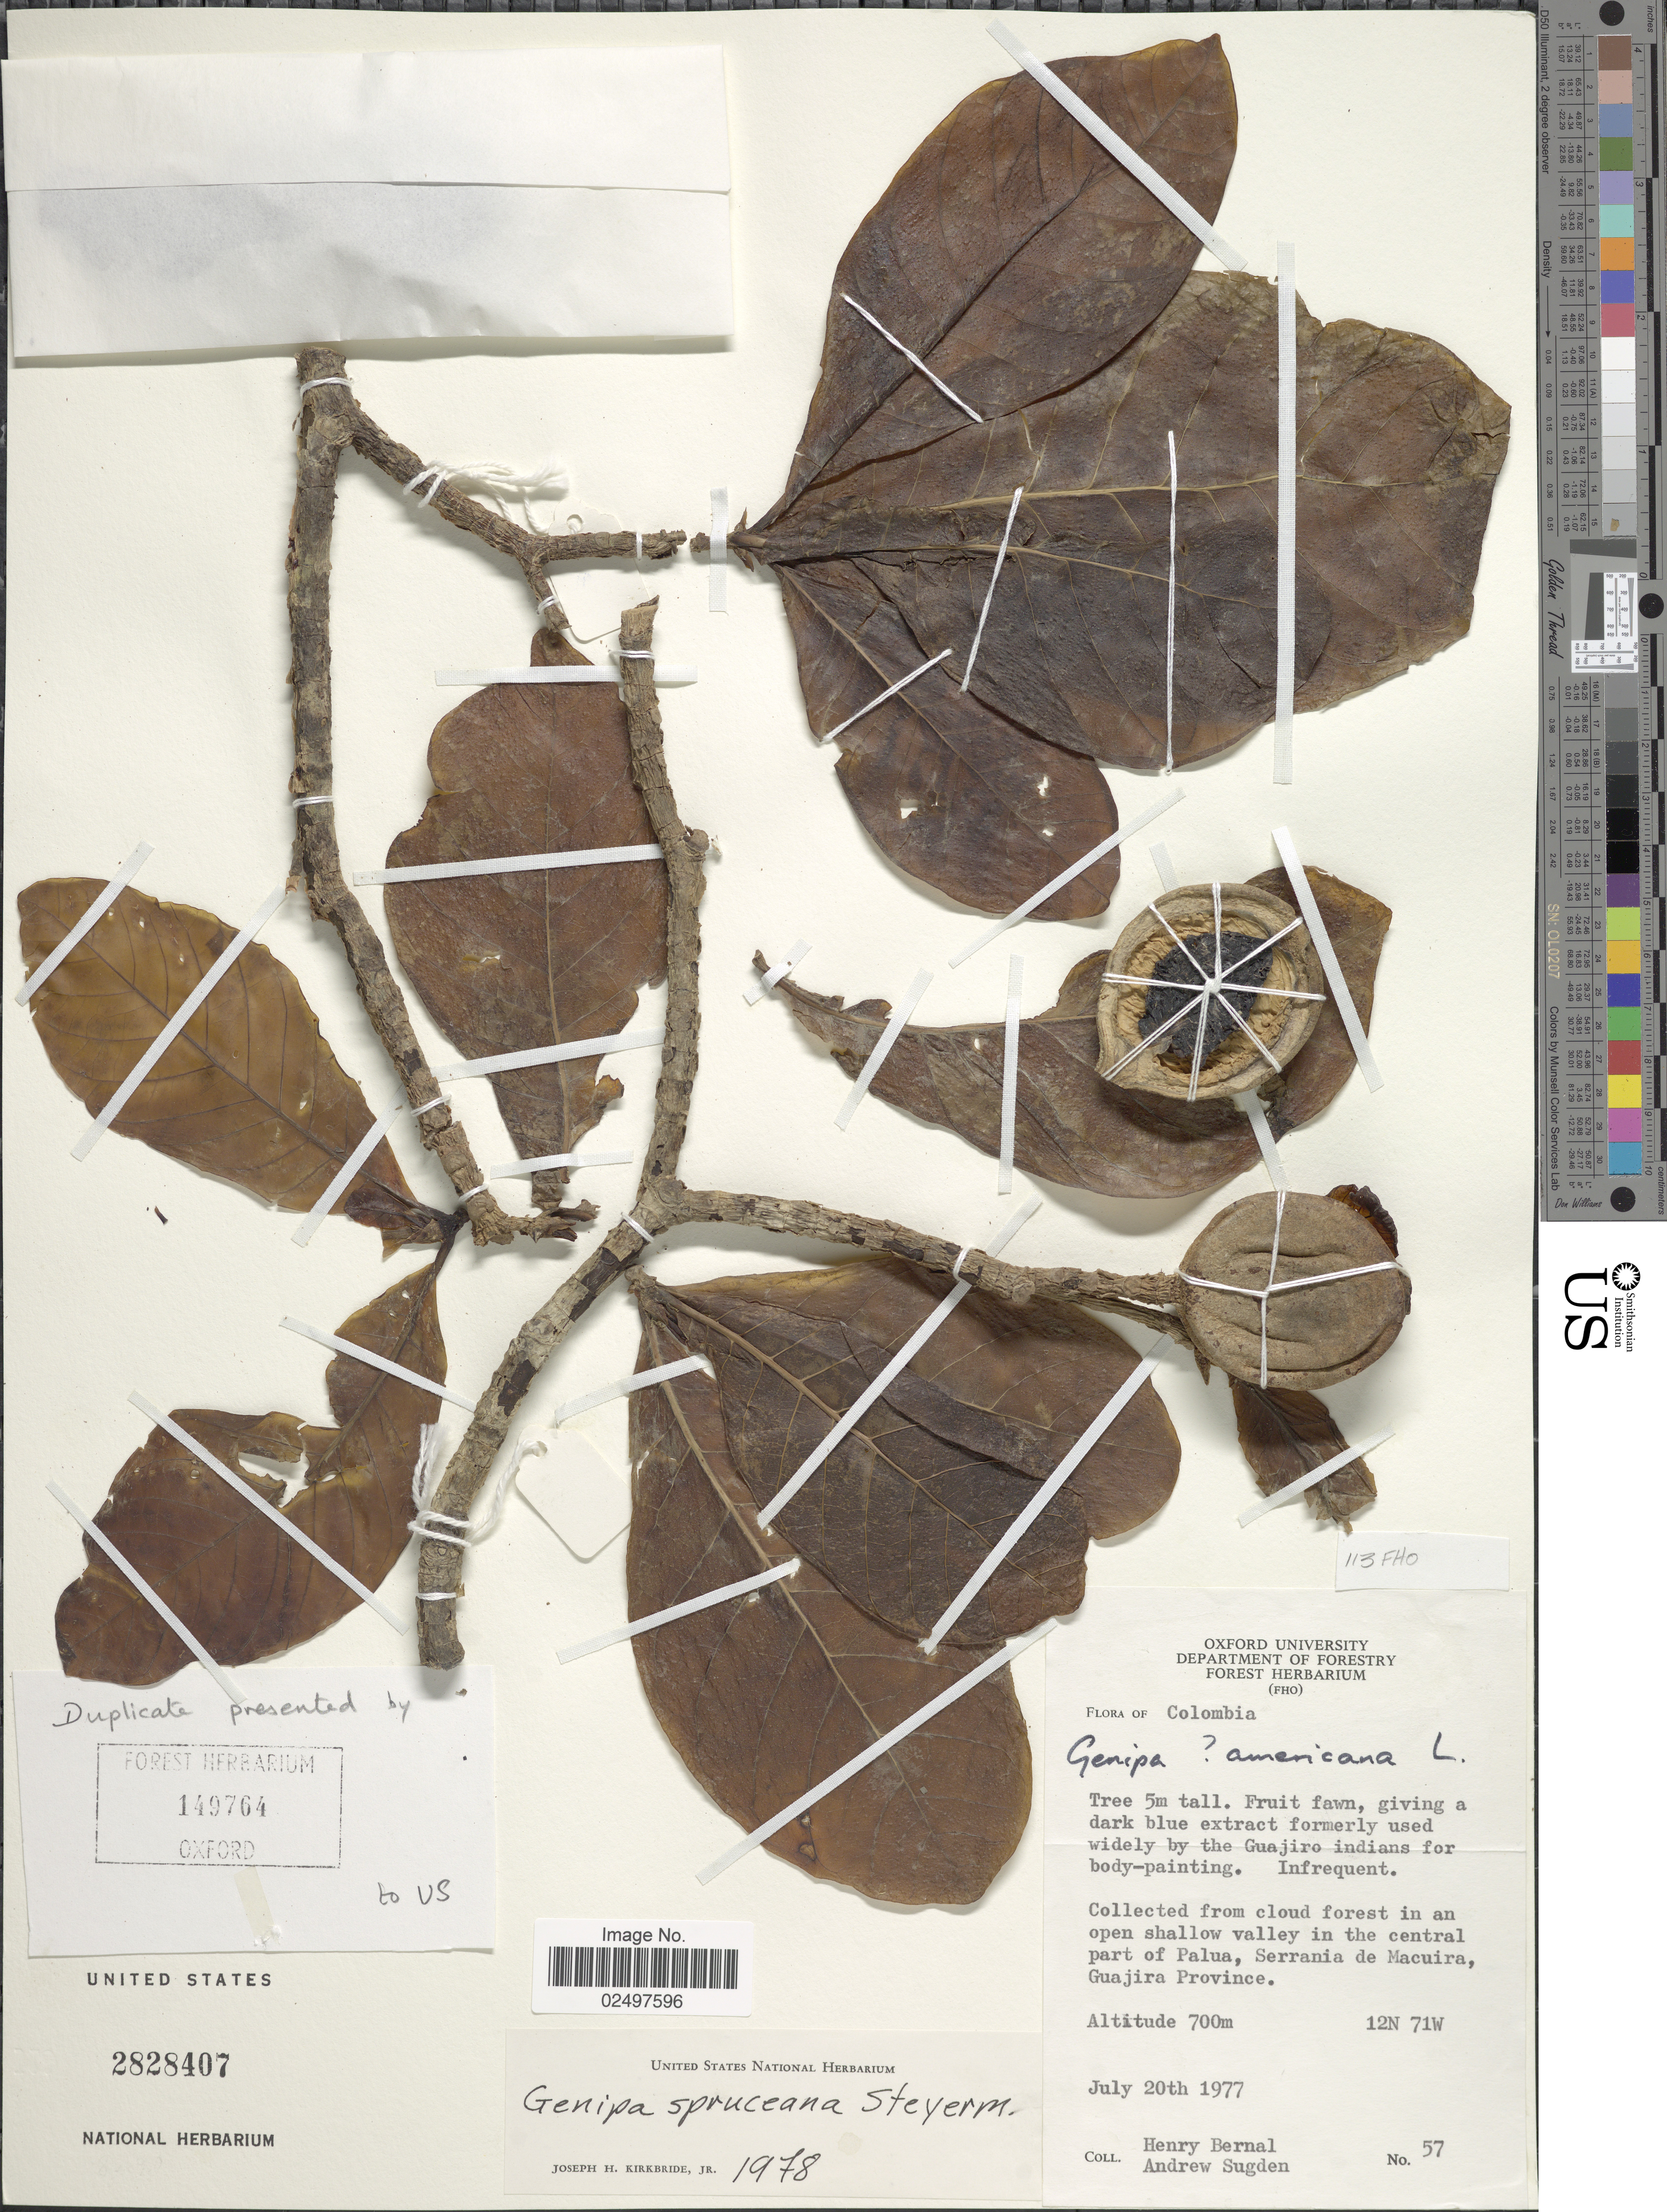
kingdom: Plantae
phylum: Tracheophyta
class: Magnoliopsida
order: Gentianales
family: Rubiaceae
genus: Genipa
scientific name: Genipa spruceana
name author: Steyerm.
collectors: N. Bernal H. & A. Sugden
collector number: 57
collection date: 1977-07-20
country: Colombia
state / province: La Guajira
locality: Collected from cloud forest in an open shallow valley in the central part of Palua, Serrania de Macuira, Guajira Province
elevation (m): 700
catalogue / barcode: US 2828407